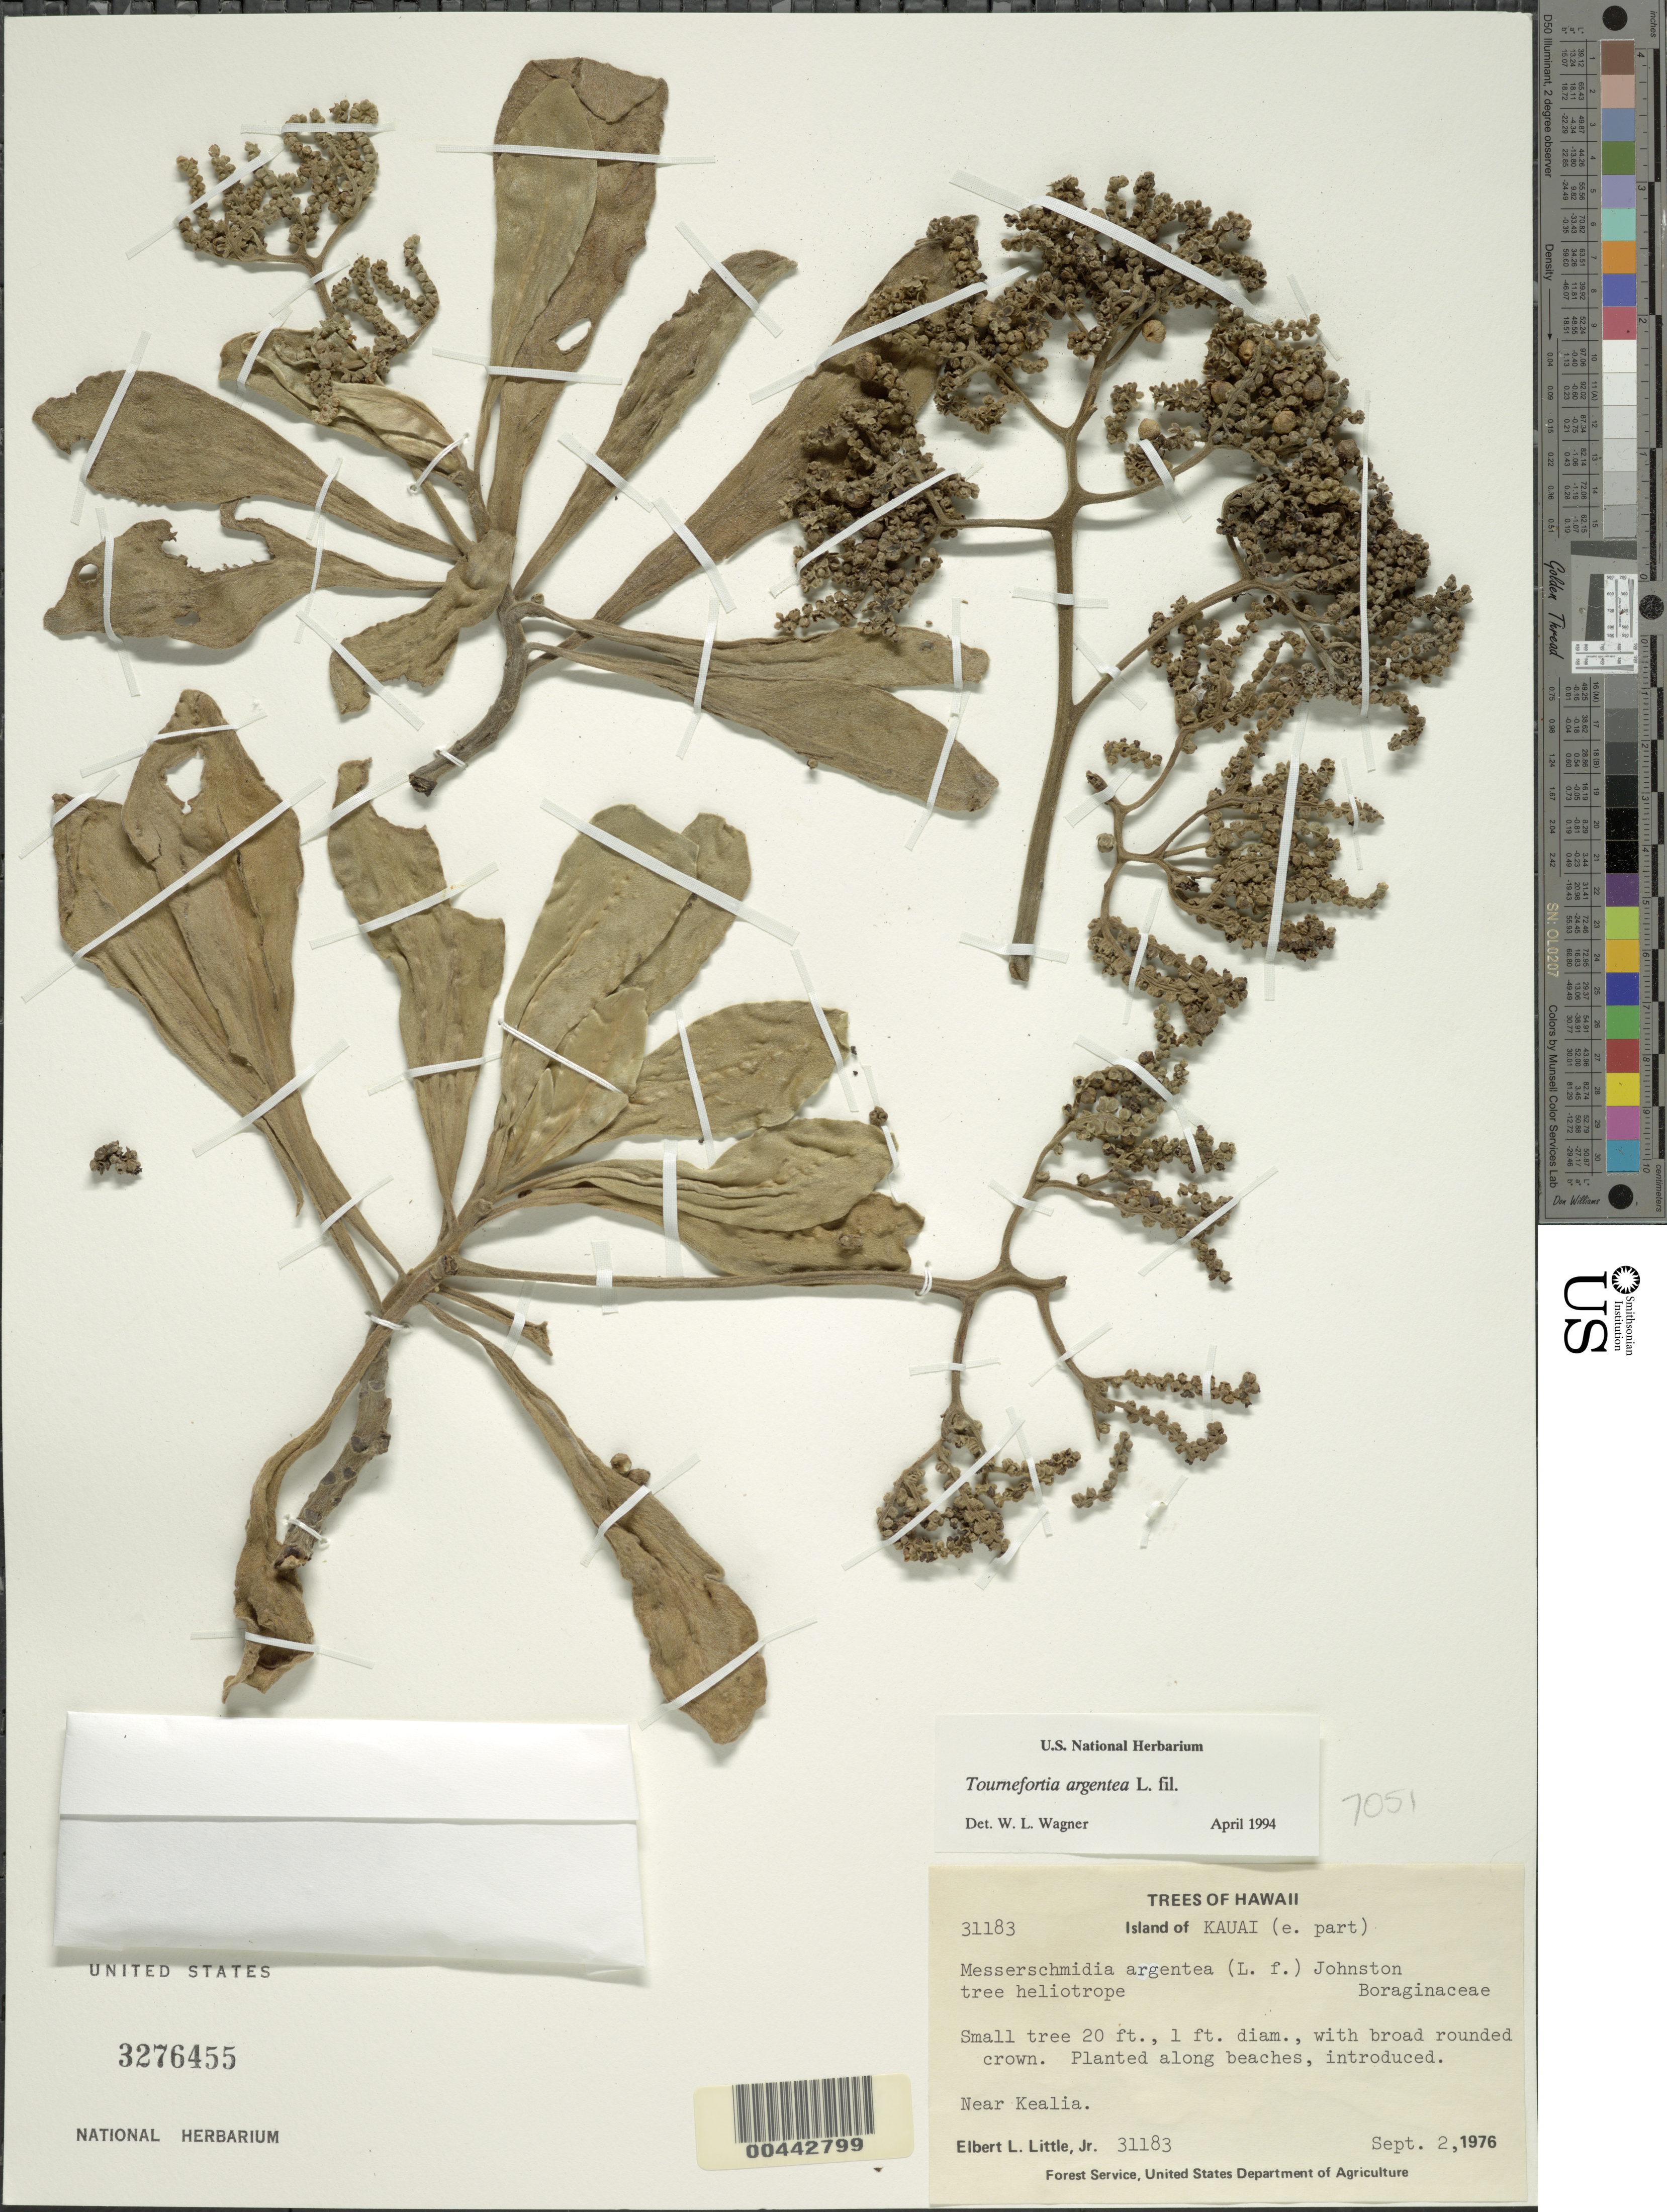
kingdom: Plantae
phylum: Tracheophyta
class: Magnoliopsida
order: Boraginales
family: Heliotropiaceae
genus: Heliotropium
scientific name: Heliotropium arboreum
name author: (Blanco) Mabberley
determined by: Wagner, W. L., (BOT), Smithsonian Institution - National Museum of Natural History (UNITED STATES)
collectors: E. L. Little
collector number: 31183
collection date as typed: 2 Sep 1976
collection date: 1976-09-02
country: United States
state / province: Hawaii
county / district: Kauai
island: Kaua'i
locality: East part of Kauai, near Kealia.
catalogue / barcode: US 3276455